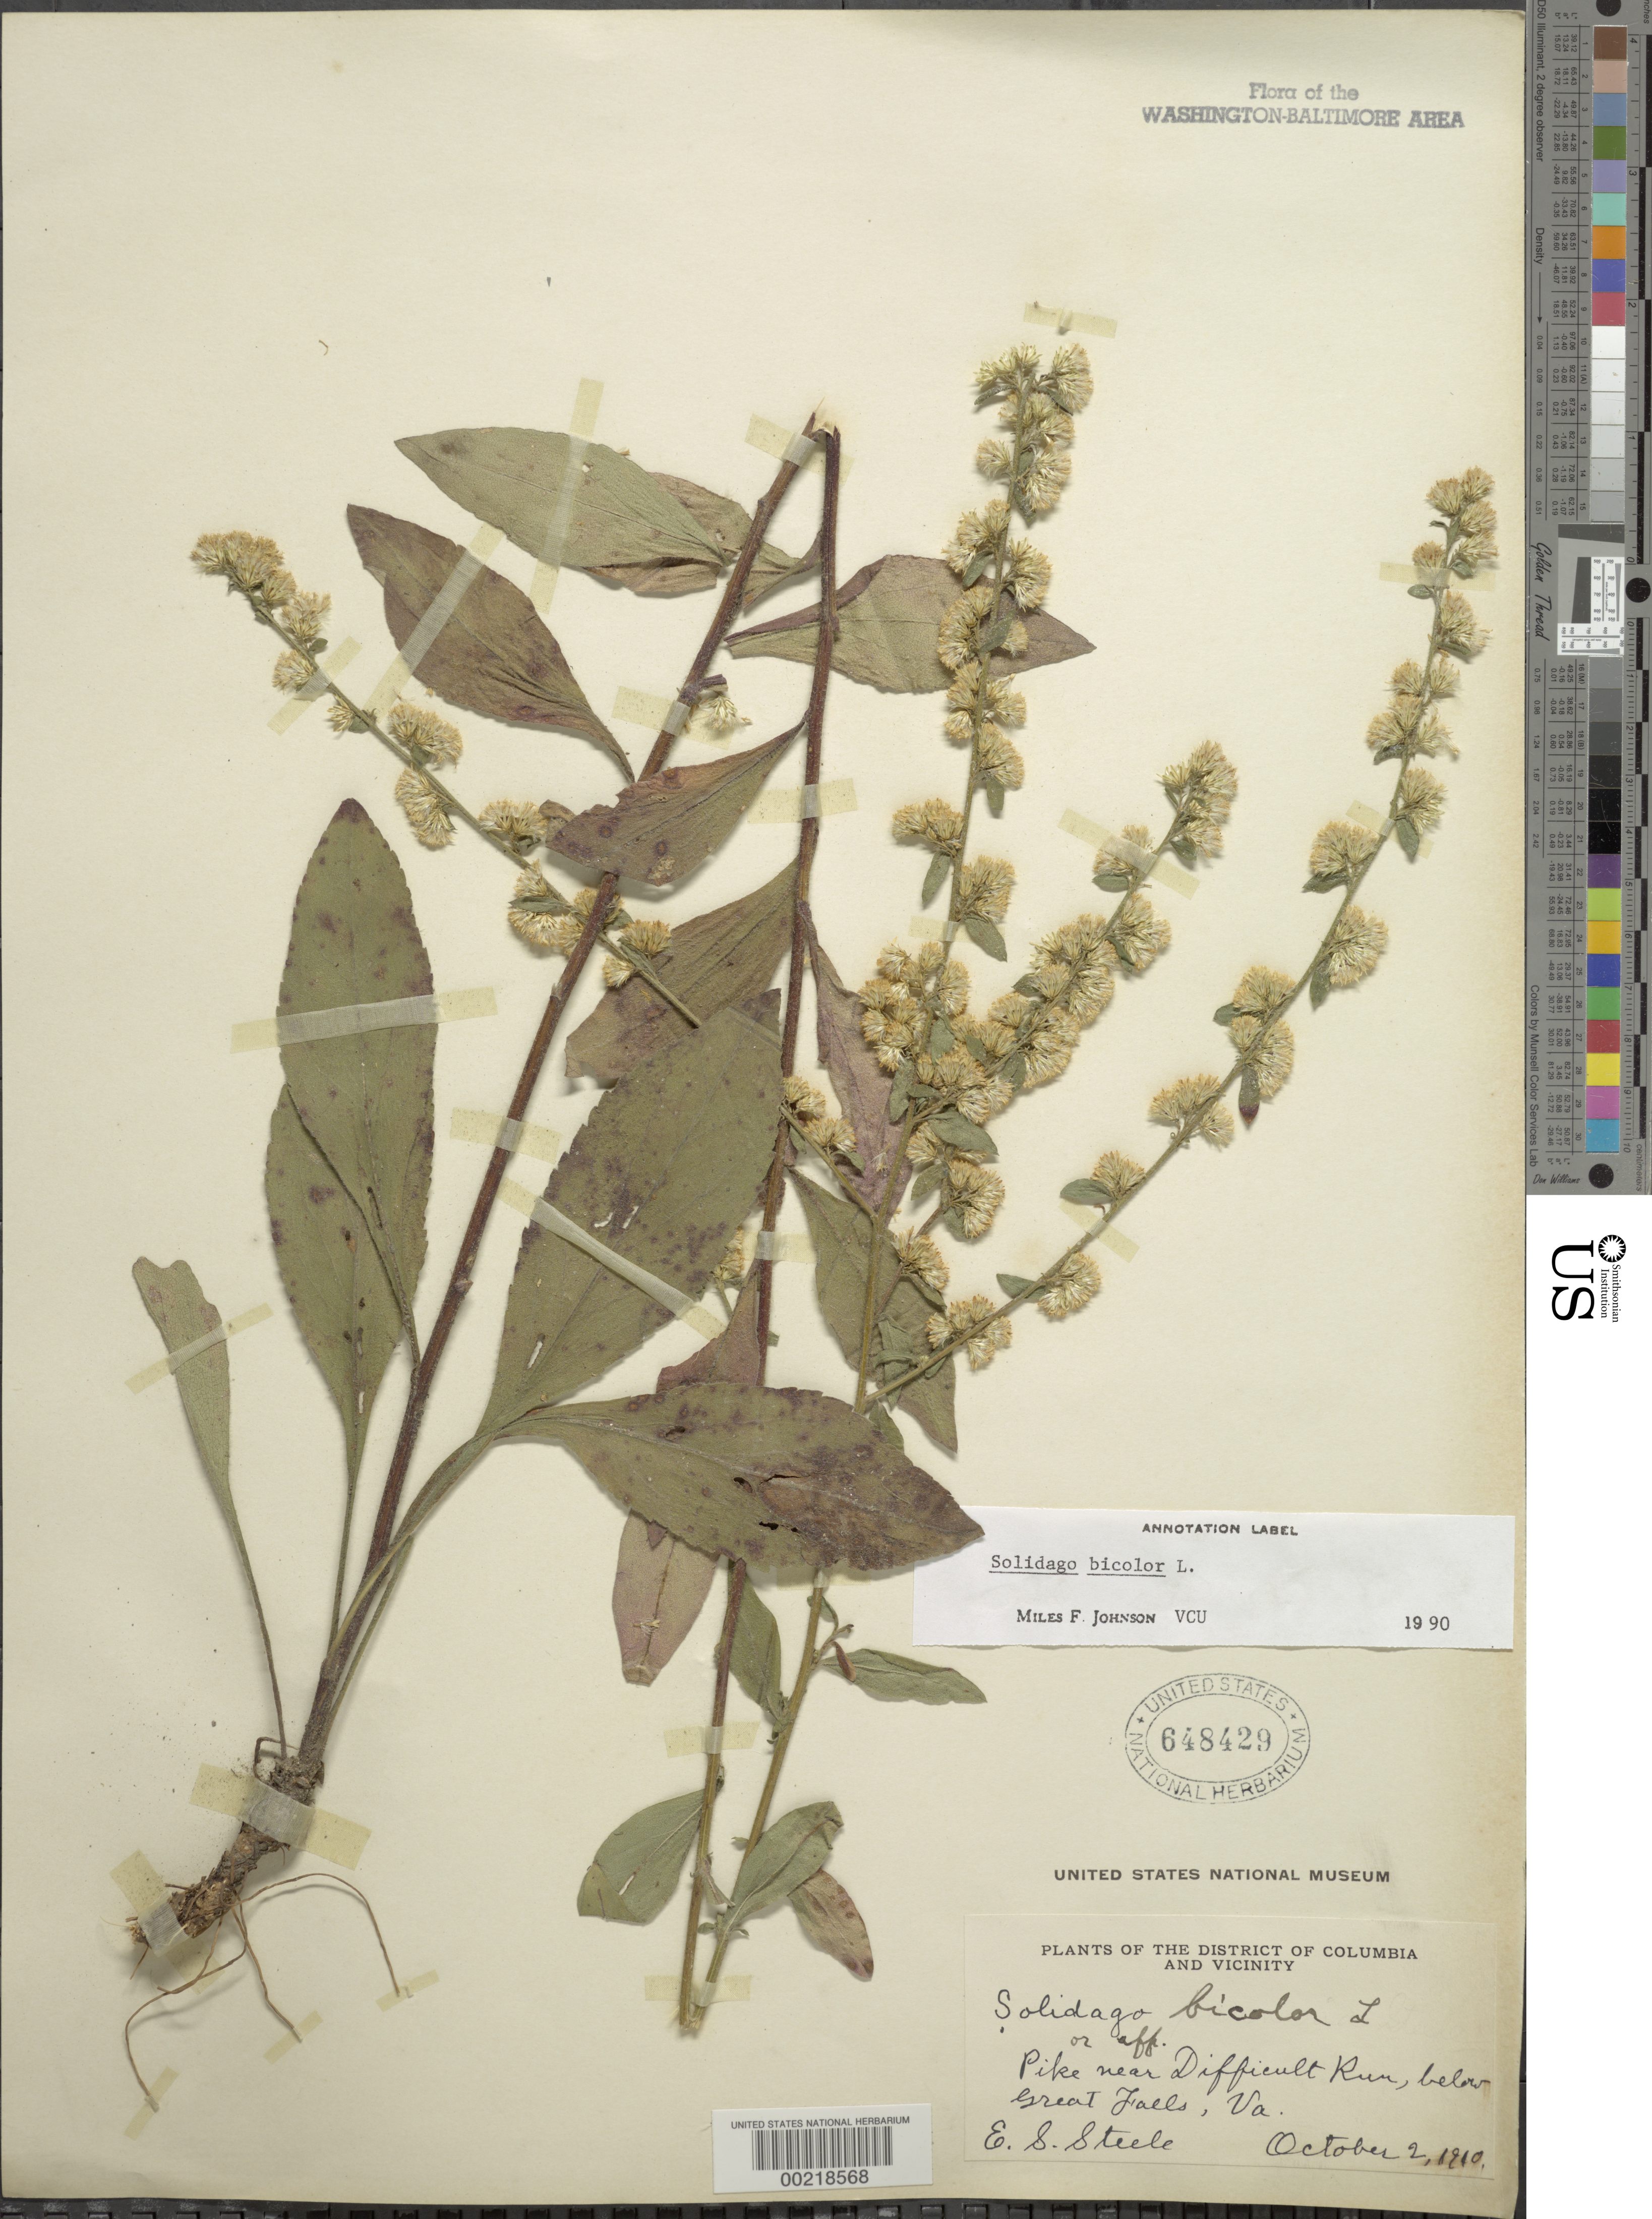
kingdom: Plantae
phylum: Tracheophyta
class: Magnoliopsida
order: Asterales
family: Asteraceae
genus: Solidago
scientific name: Solidago bicolor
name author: L.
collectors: E. Steele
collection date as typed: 02 Oct 1910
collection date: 1910-10-02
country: United States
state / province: Virginia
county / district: Fairfax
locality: Pike near Difficult Run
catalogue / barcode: US 648429